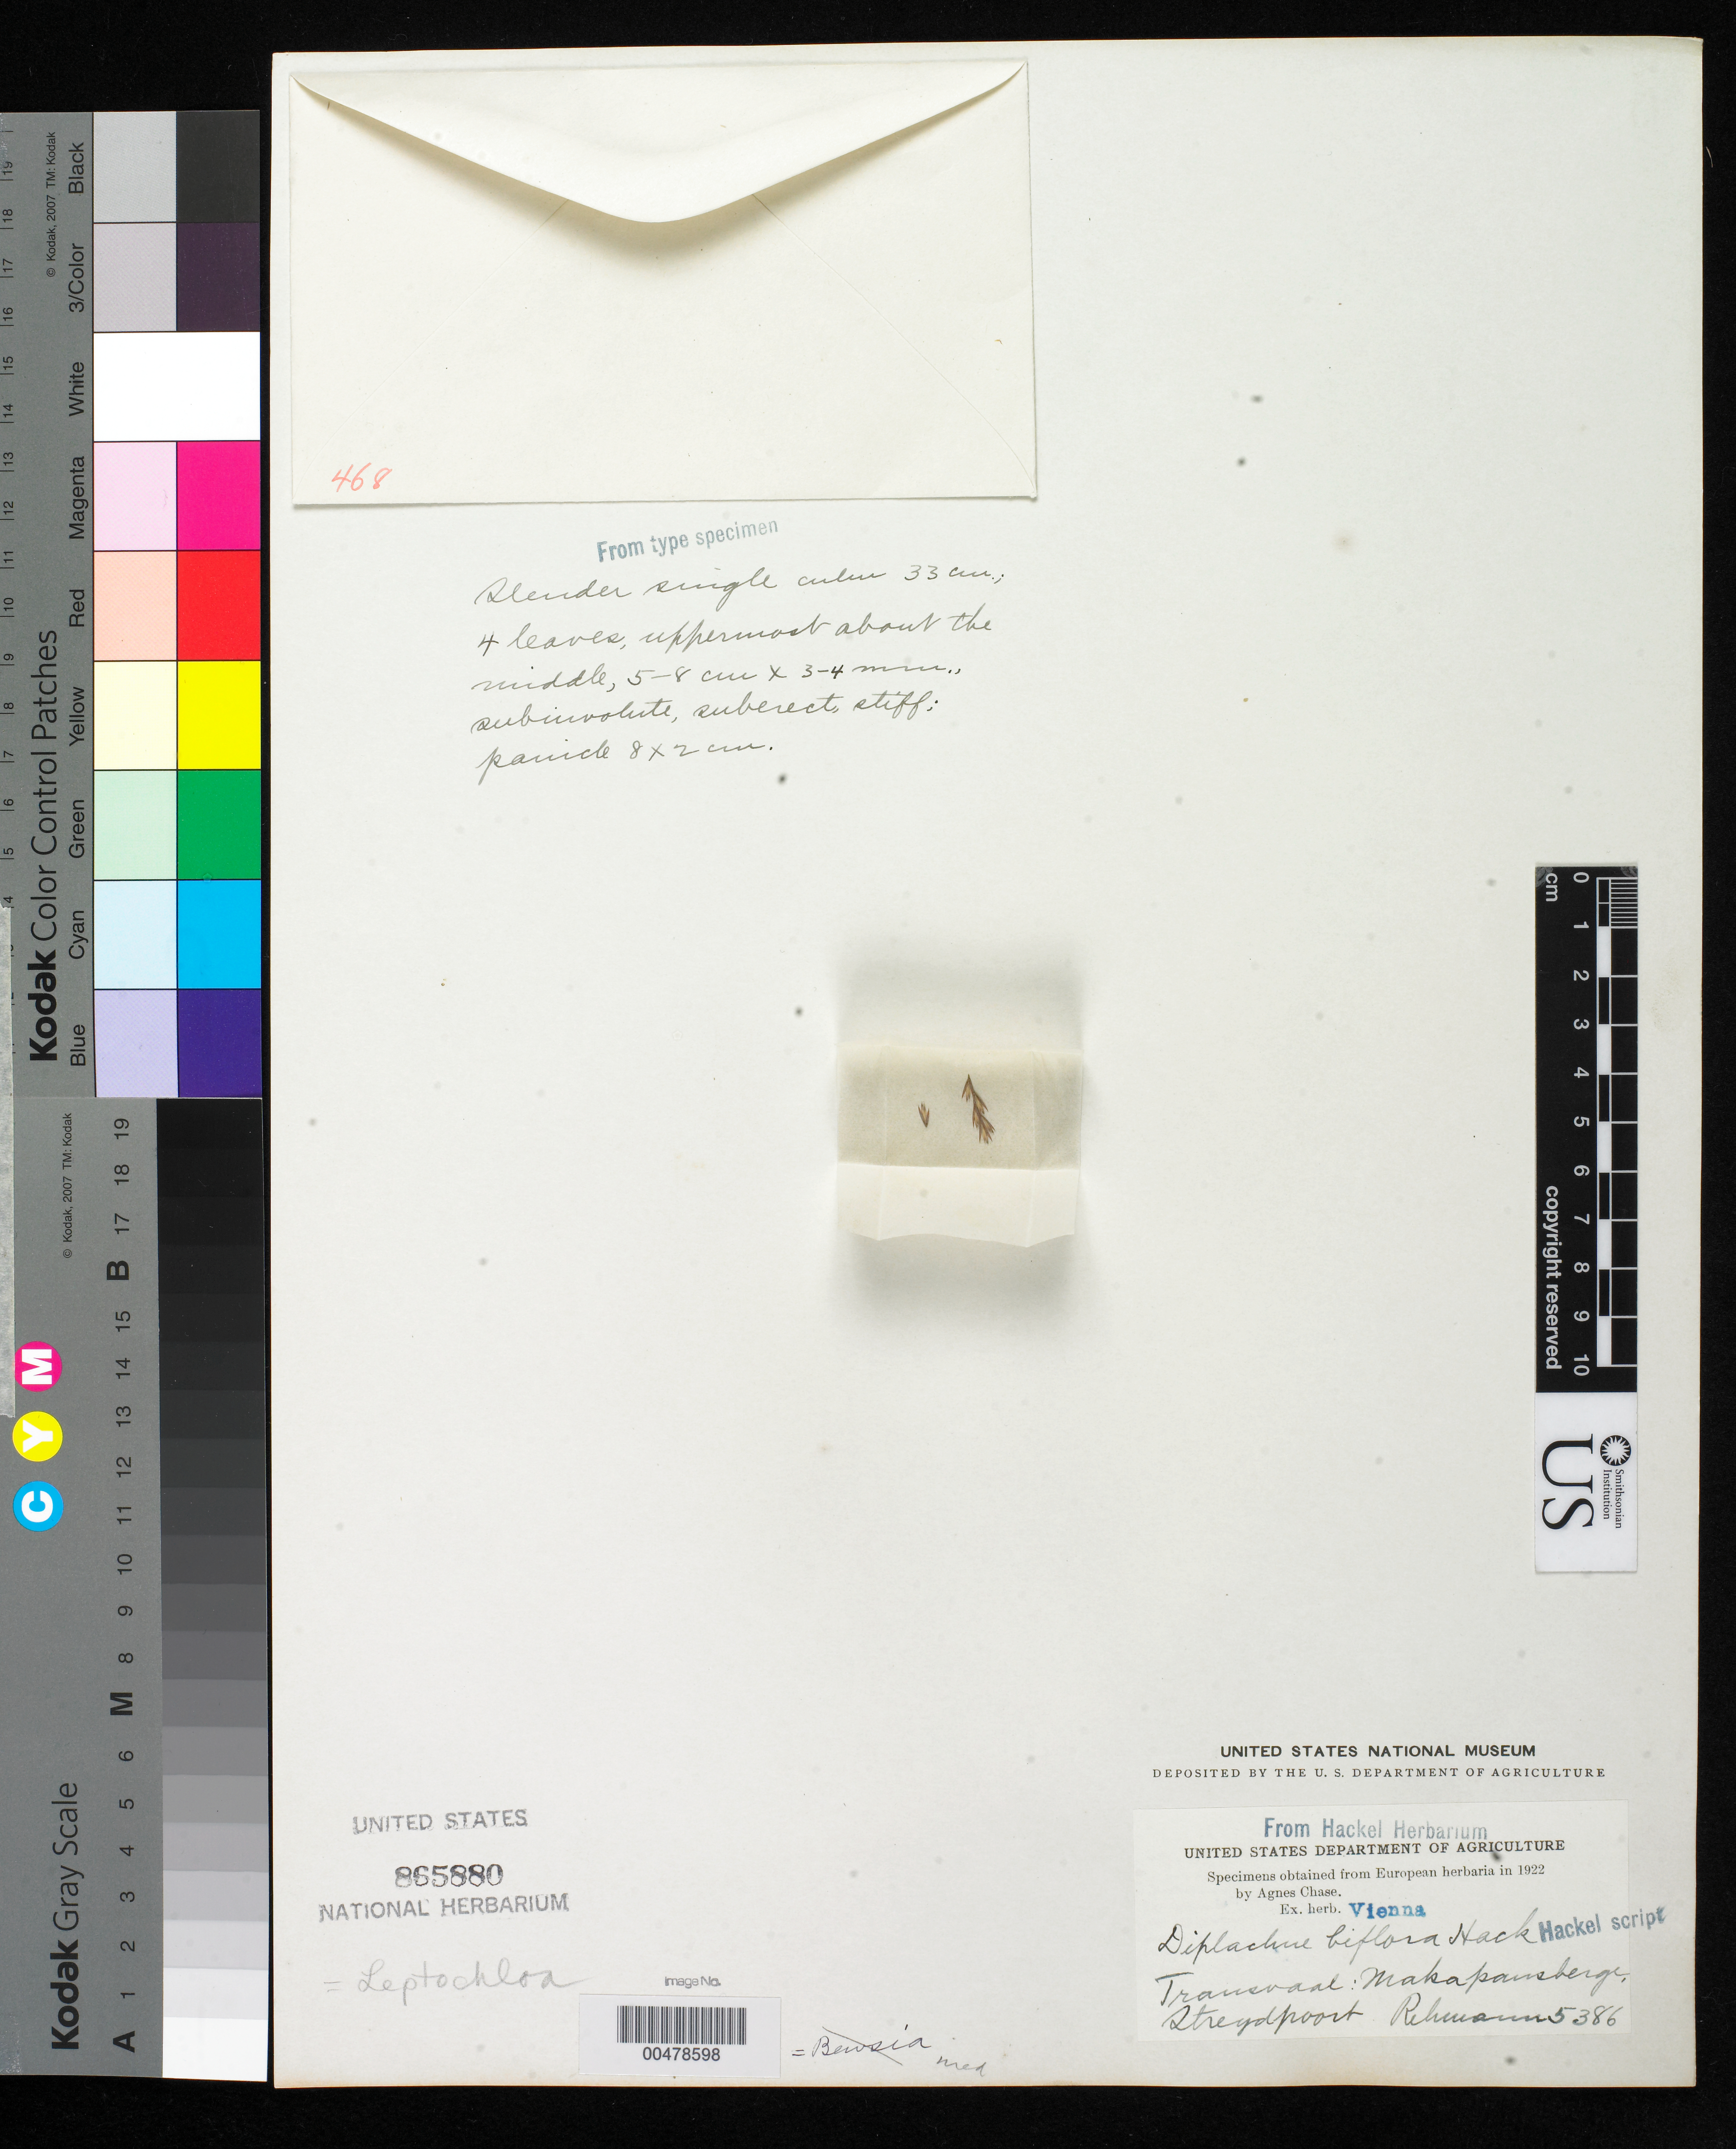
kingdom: Plantae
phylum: Tracheophyta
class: Liliopsida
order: Poales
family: Poaceae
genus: Diplachne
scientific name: Diplachne biflora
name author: Hack. ex Schinz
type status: Type Fragment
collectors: A. Rehmann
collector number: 5386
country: South Africa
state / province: Limpopo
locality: Makapansberge, Streydpoort. Transvaal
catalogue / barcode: US 865880